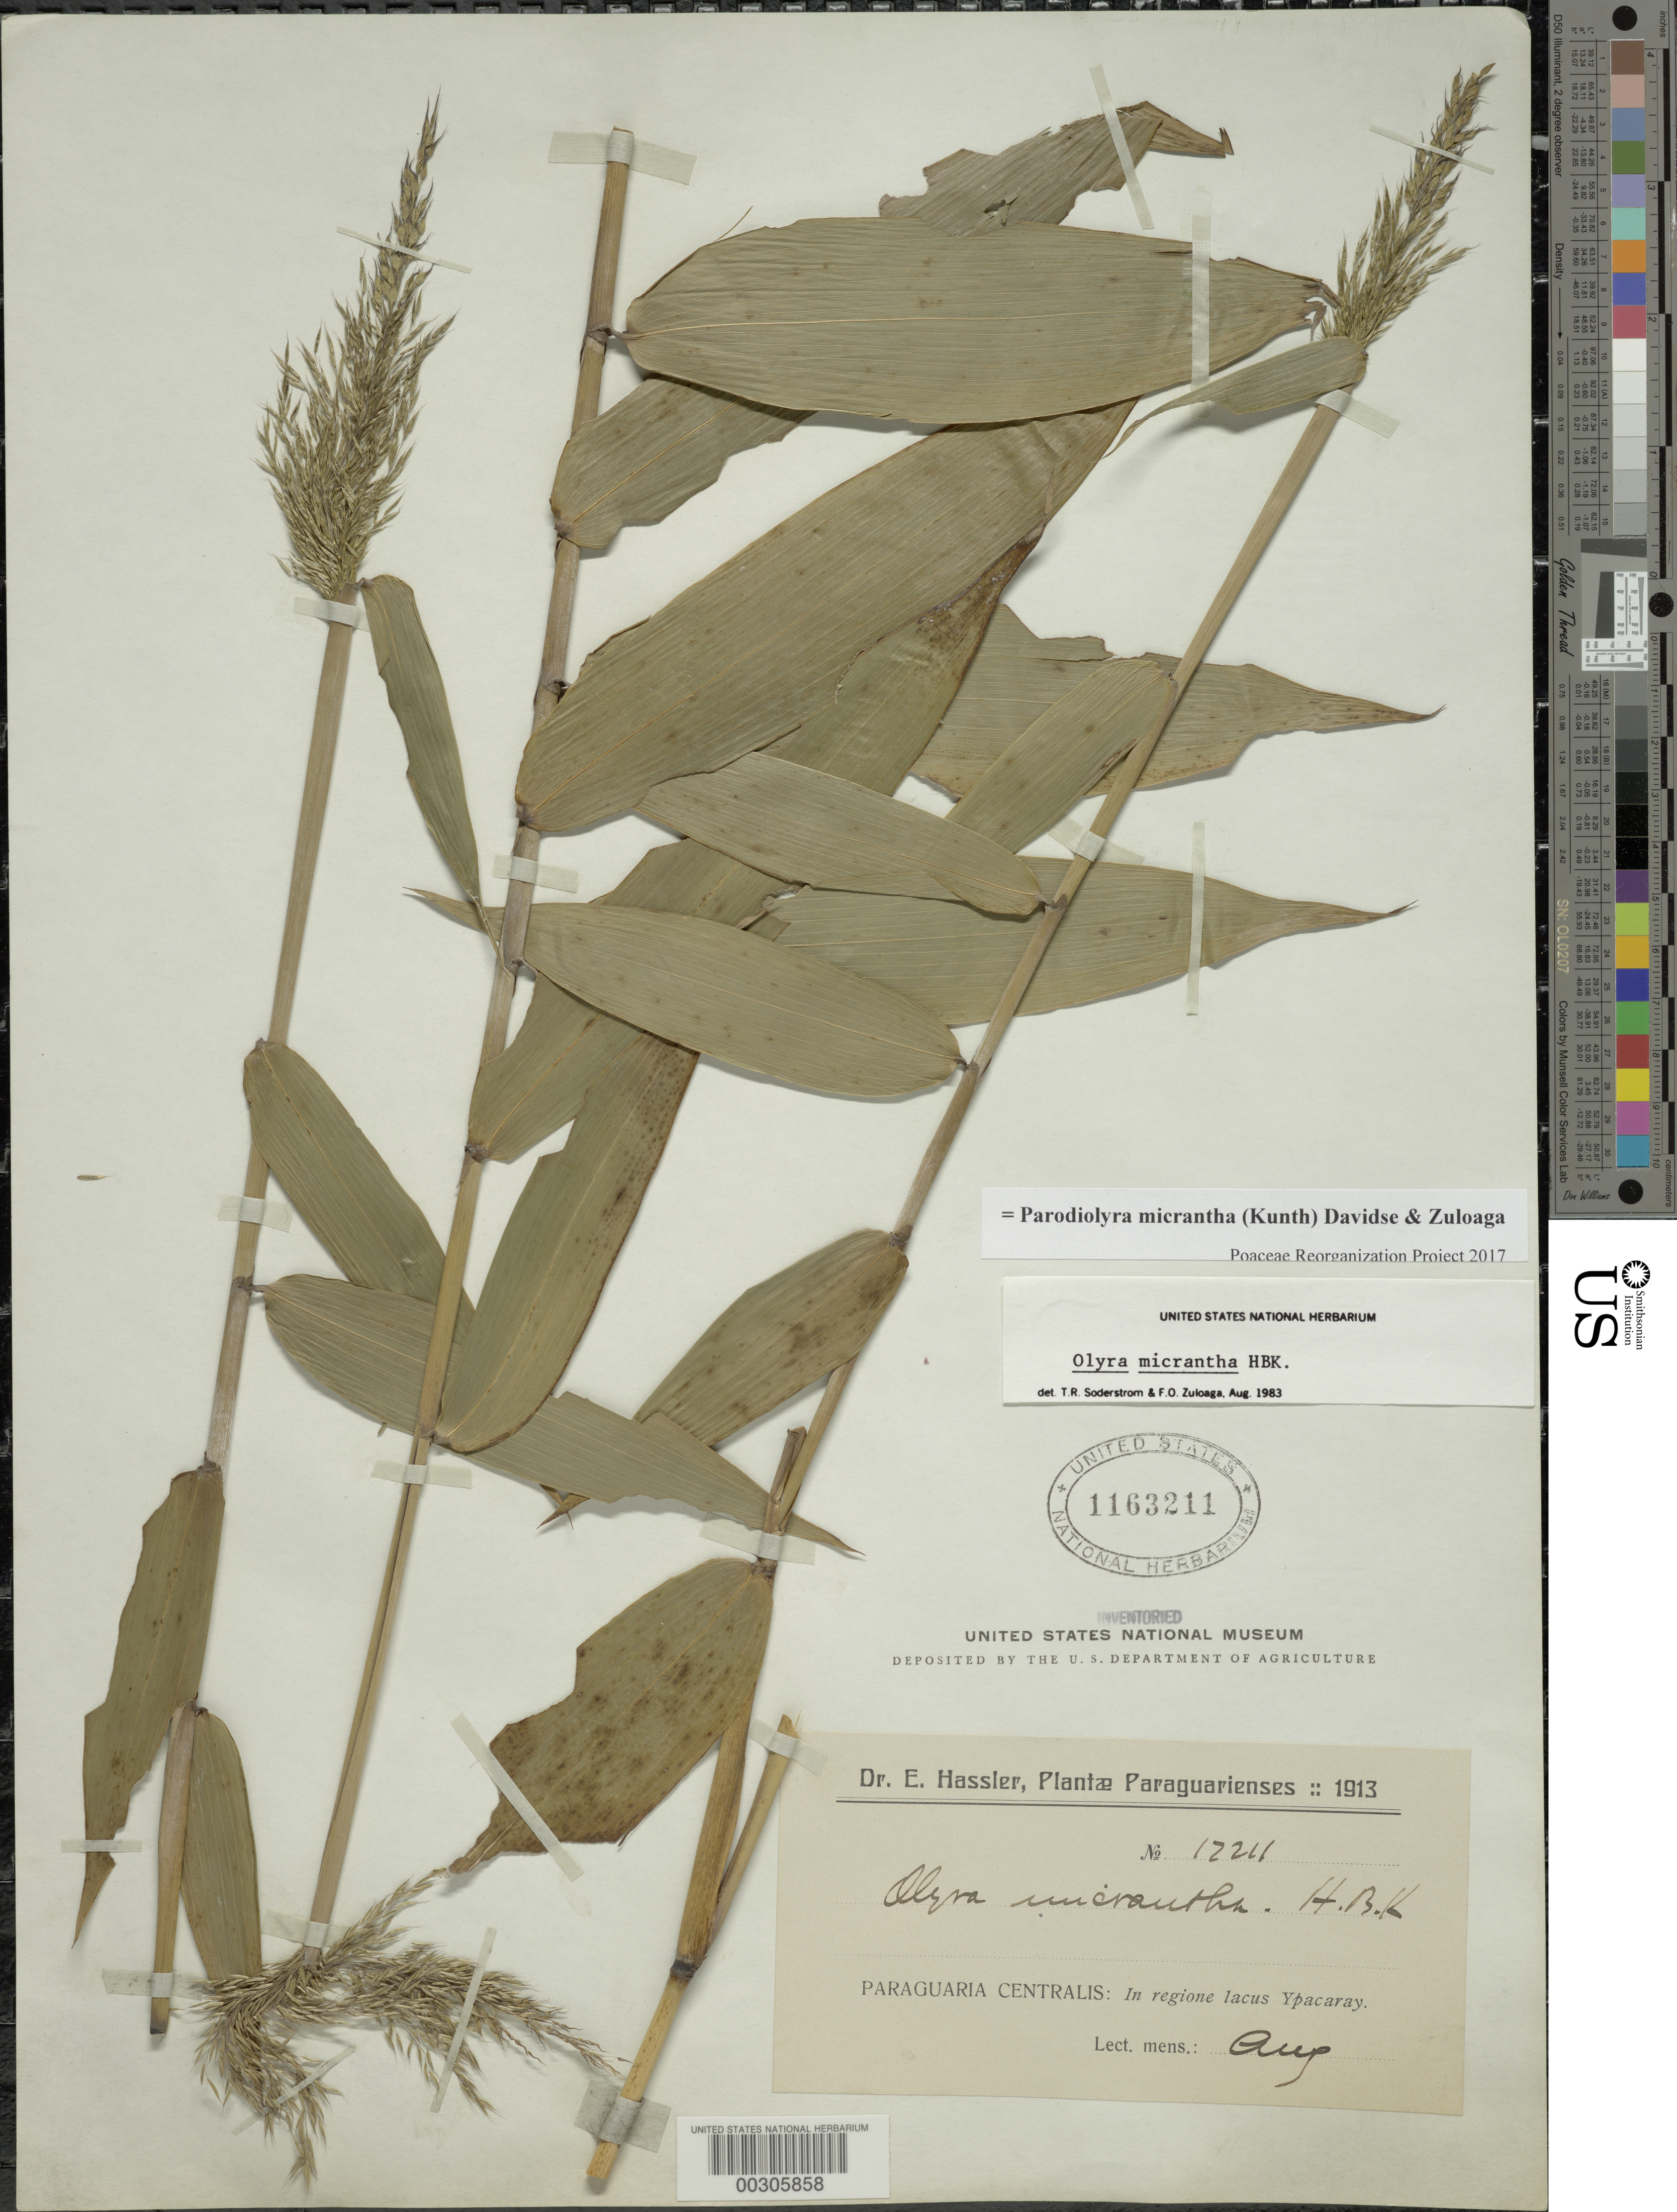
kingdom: Plantae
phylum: Tracheophyta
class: Liliopsida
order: Poales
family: Poaceae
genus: Parodiolyra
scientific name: Parodiolyra micrantha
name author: (Kunth) Davidse & Zuloaga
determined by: Poaceae Reorganization Project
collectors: E. Hassler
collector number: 12211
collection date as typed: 1913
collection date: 1913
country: Paraguay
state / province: Central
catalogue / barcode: US 1163211